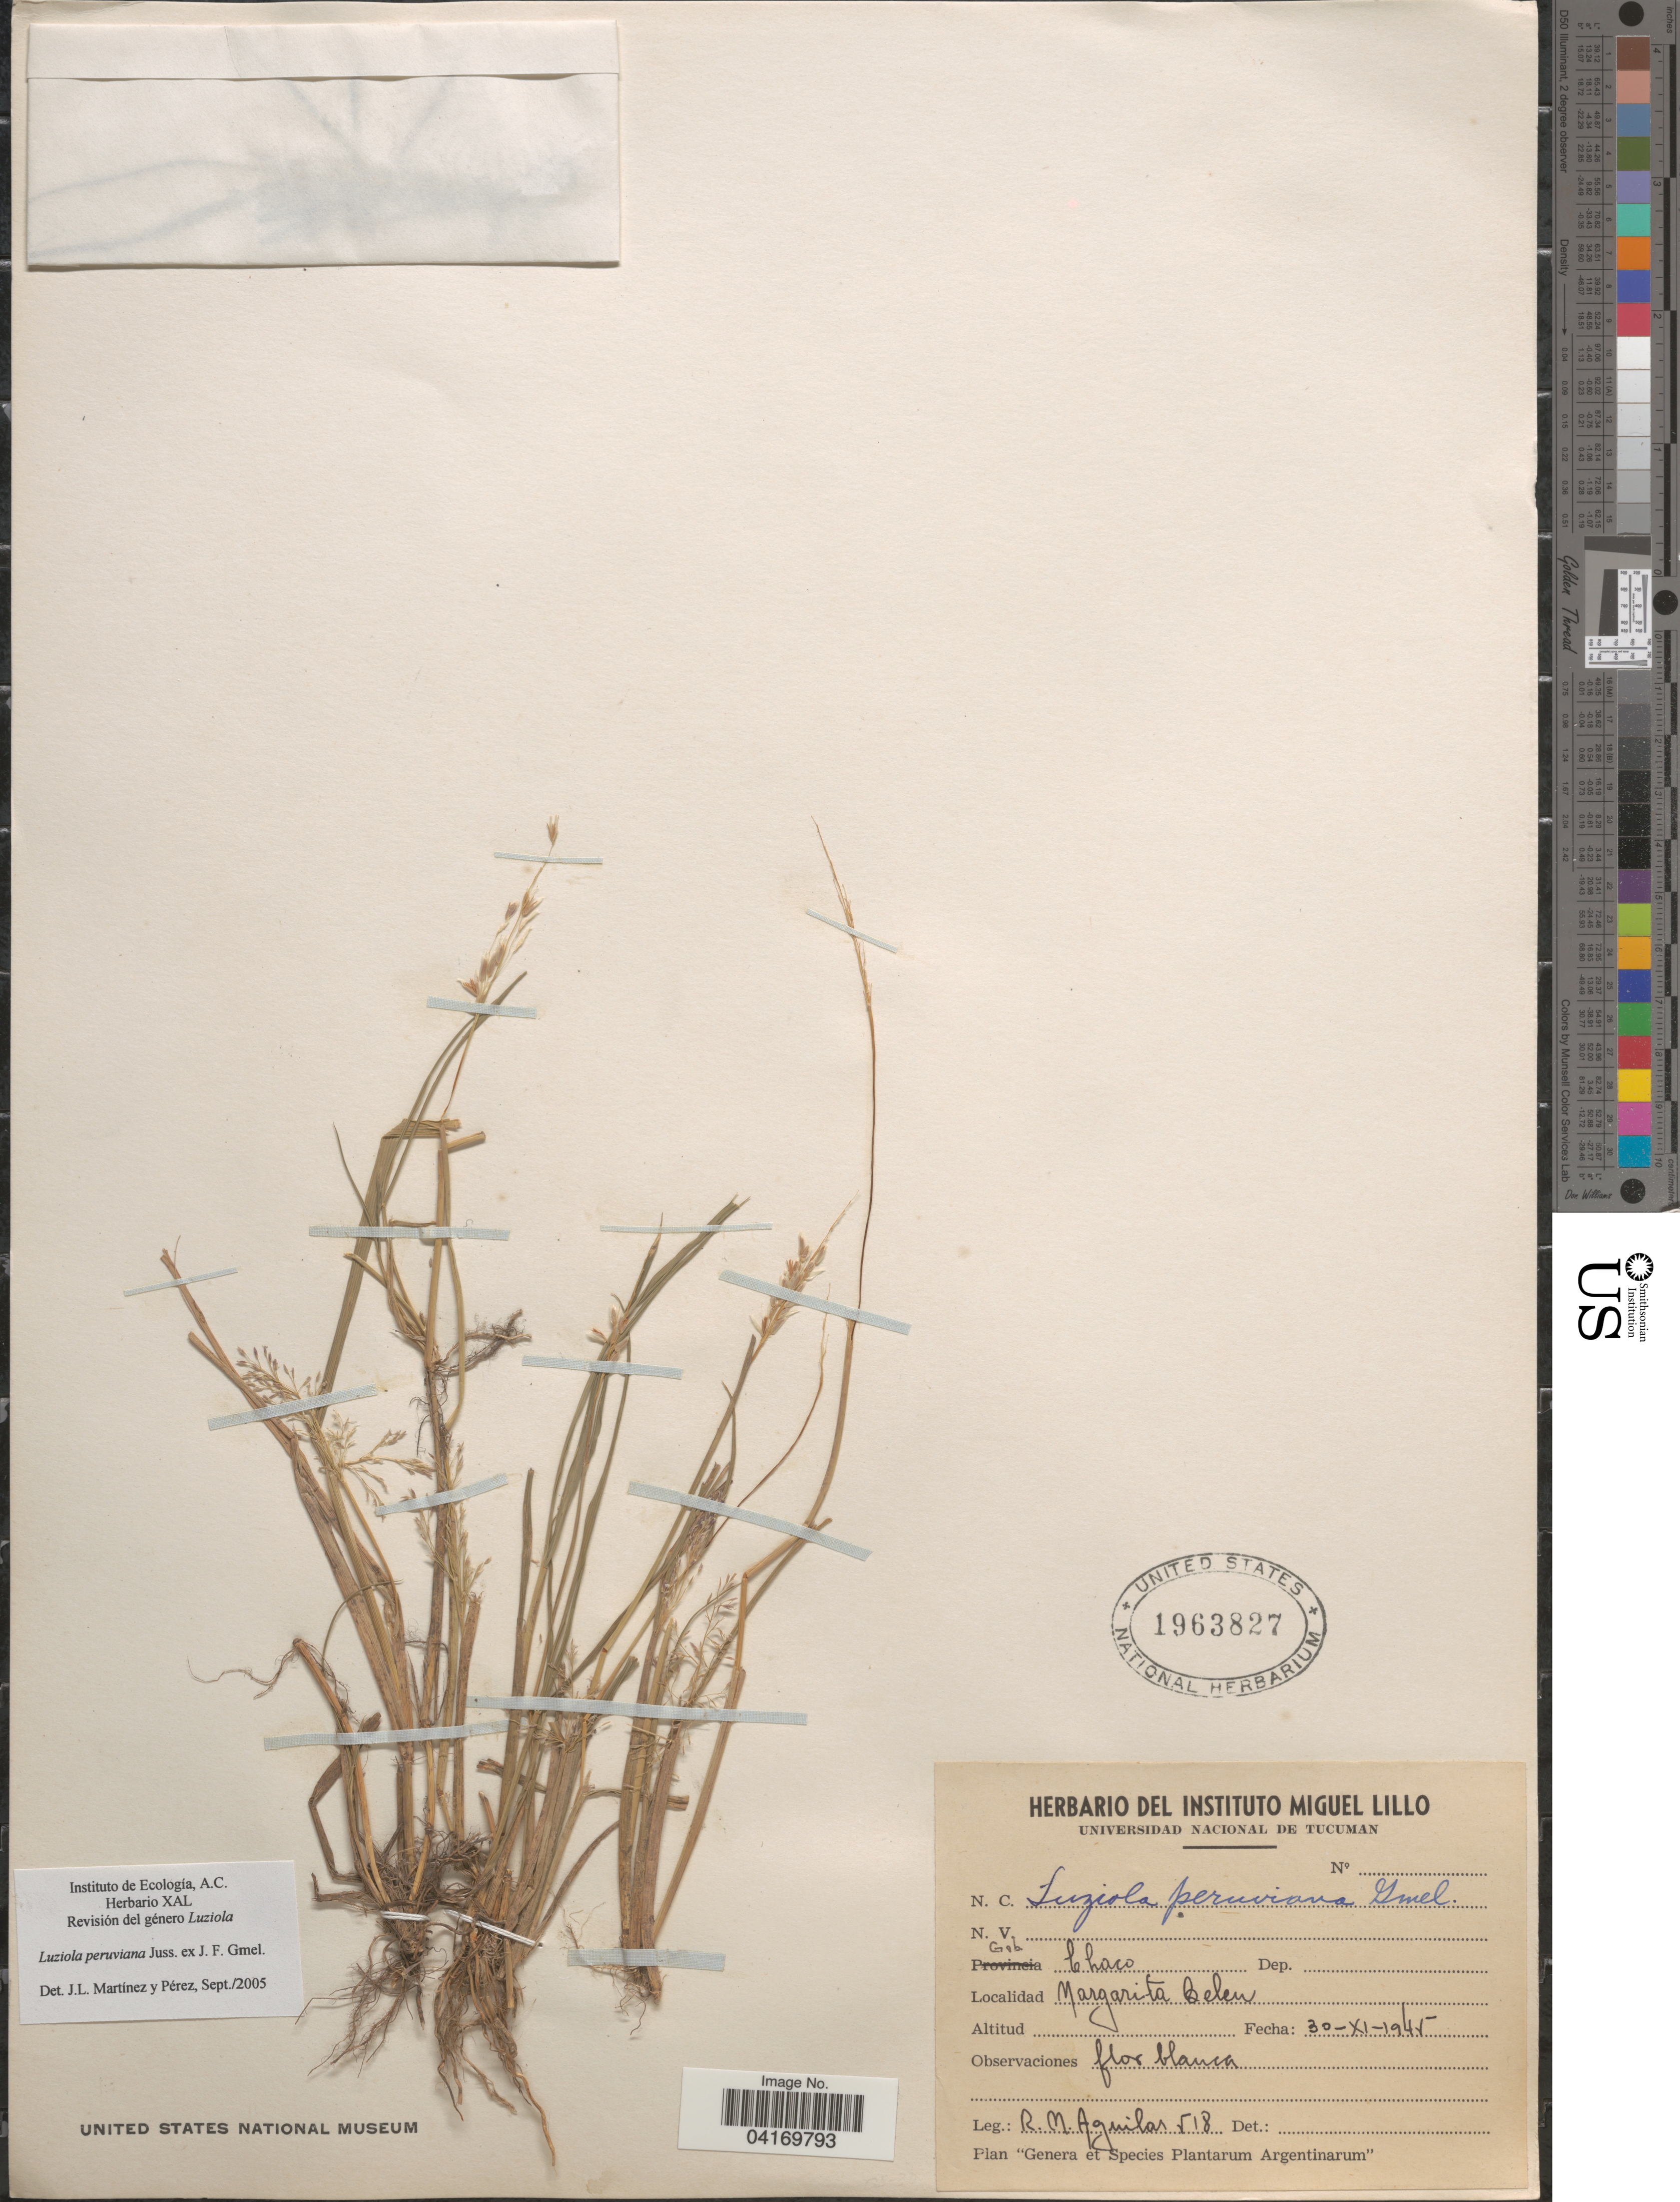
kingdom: Plantae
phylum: Tracheophyta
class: Liliopsida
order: Poales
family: Poaceae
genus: Luziola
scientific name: Luziola peruviana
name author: Juss. ex J.F. Gmel.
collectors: R. Aguilar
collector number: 518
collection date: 1945-11-30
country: Argentina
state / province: Chaco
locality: Gob. Chaco. Margarita Belen.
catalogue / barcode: US 1963827